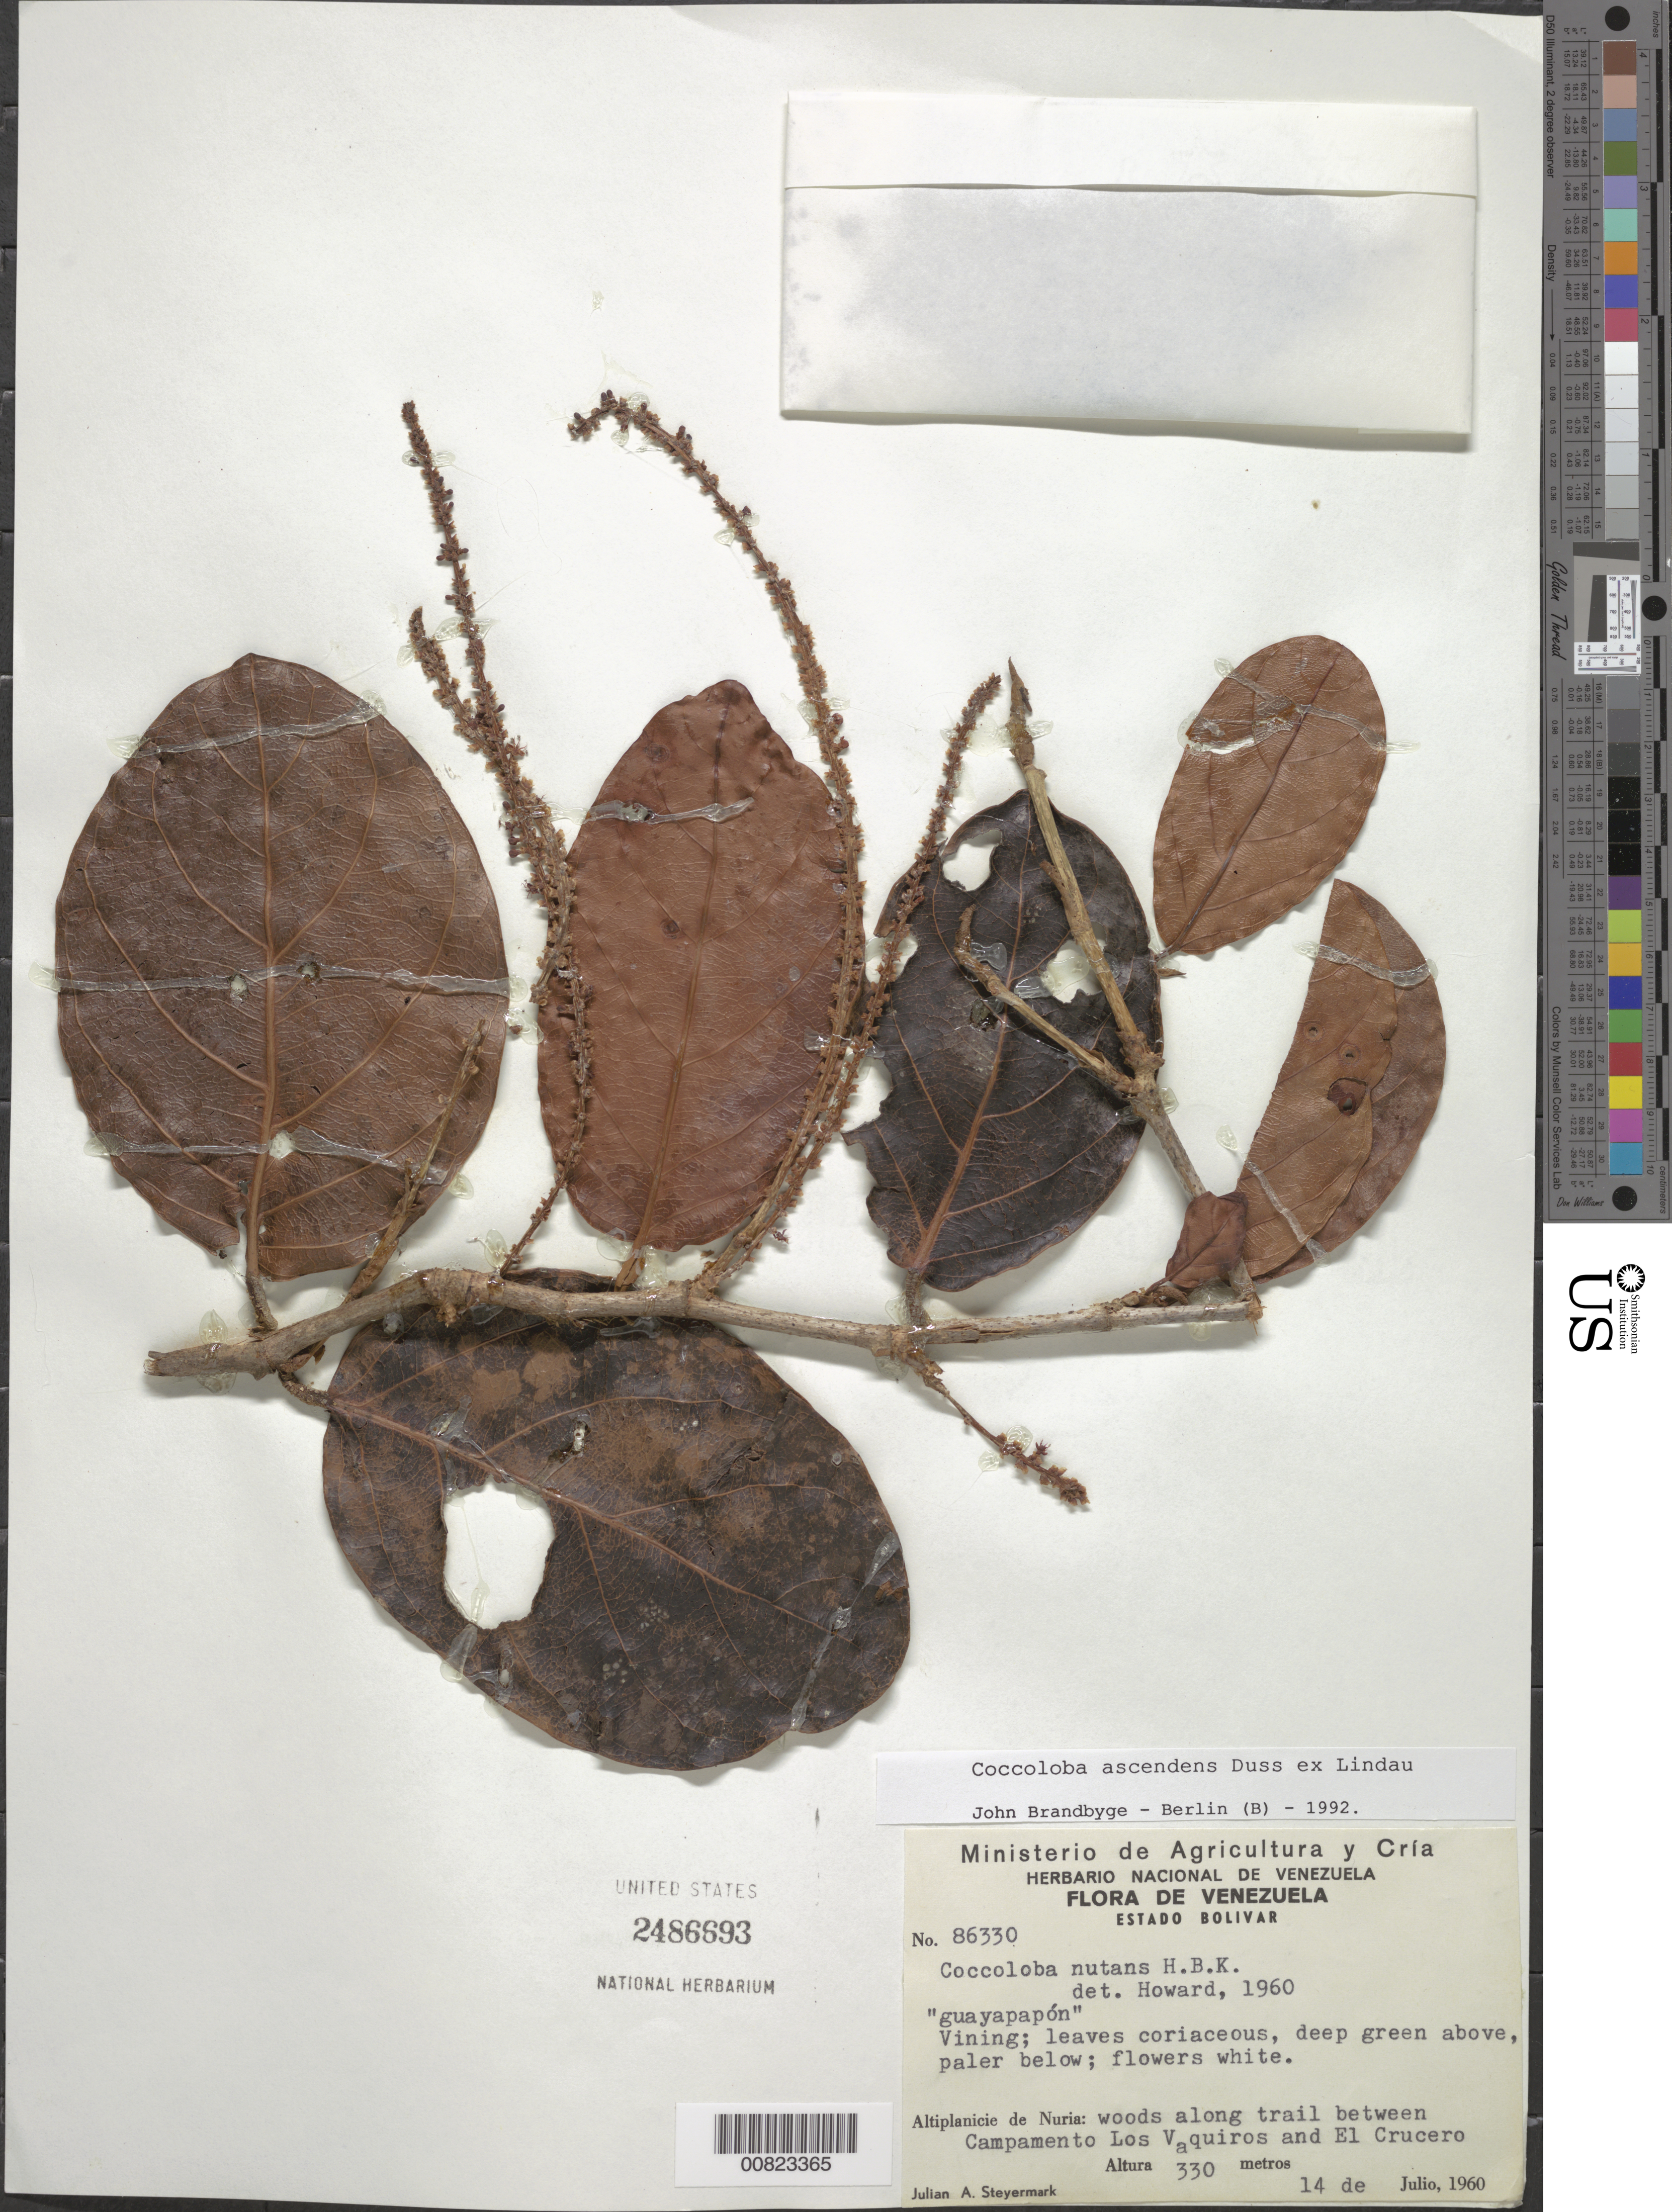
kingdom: Plantae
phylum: Tracheophyta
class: Magnoliopsida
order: Caryophyllales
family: Polygonaceae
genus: Coccoloba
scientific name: Coccoloba ascendens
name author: Duss ex Lindau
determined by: Howard, R. A.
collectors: J. Steyermark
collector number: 86330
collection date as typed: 14-Jul-60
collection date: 1960-07-14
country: Venezuela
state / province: Bolívar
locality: Campamento Los Vaquiros and El Crucero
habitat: Woods along trail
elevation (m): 330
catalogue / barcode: US 2486693